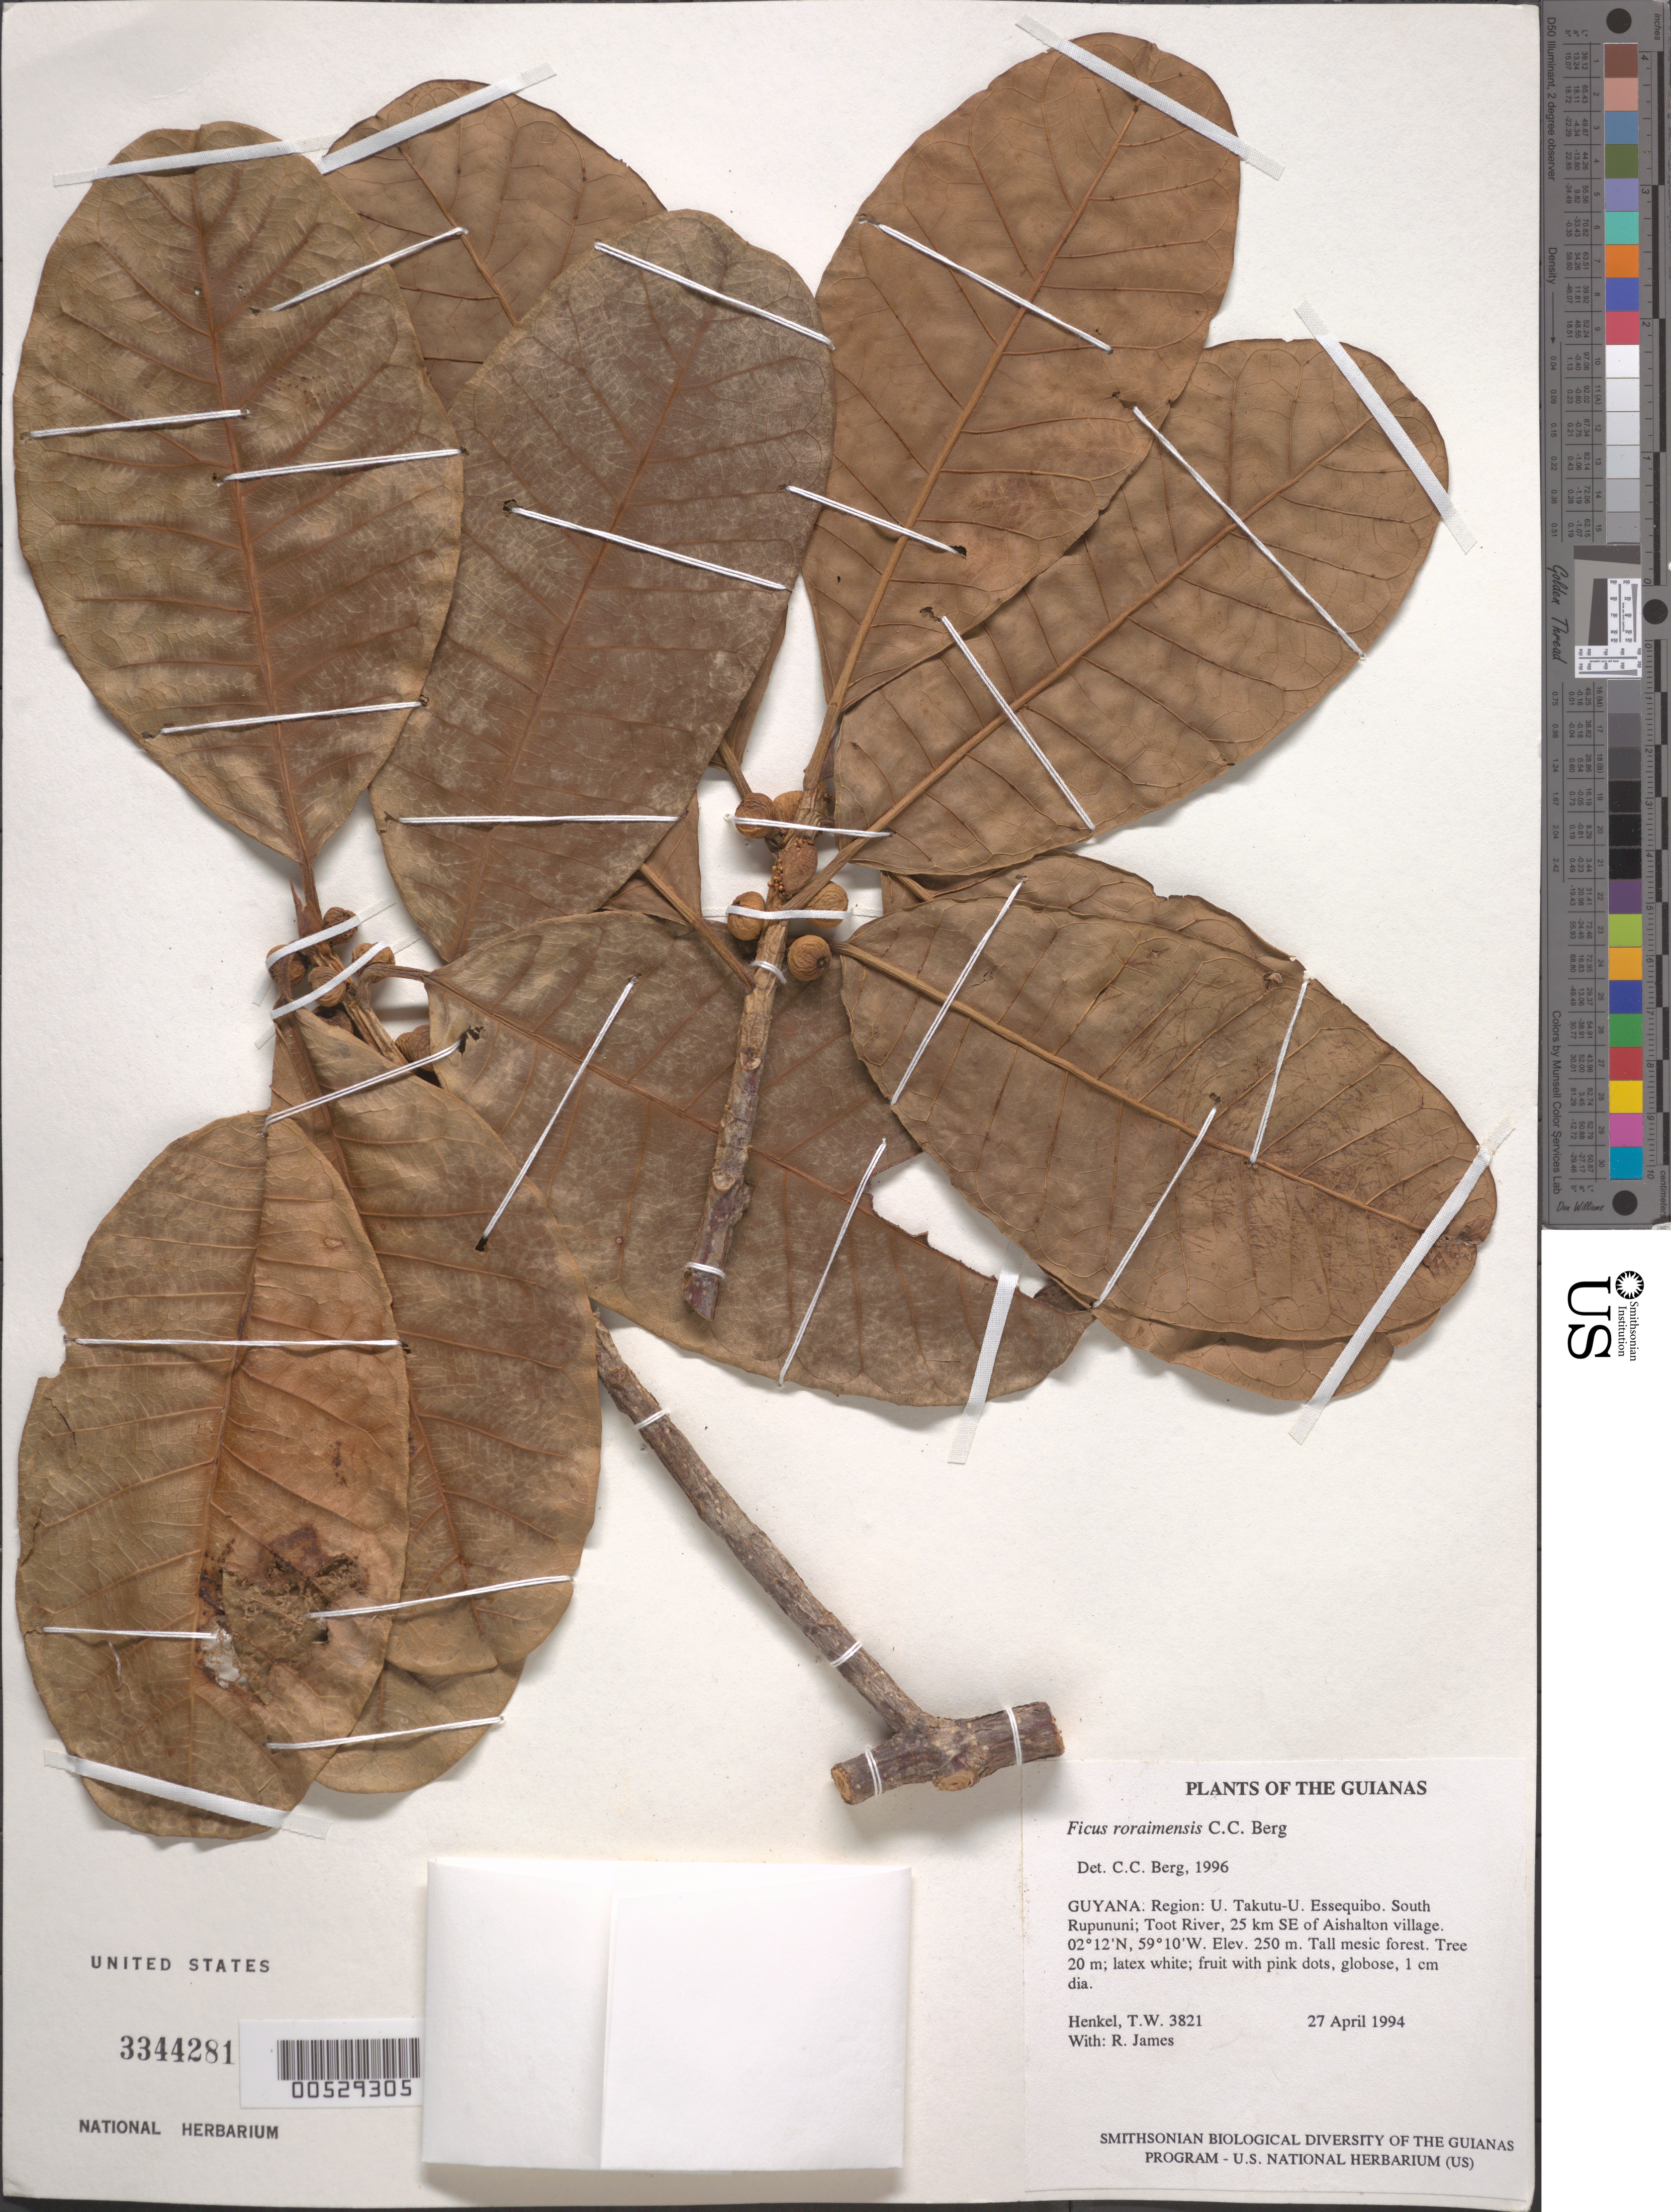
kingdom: Plantae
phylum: Tracheophyta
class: Magnoliopsida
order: Rosales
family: Moraceae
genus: Ficus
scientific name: Ficus roraimensis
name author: C.C. Berg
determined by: Berg, C. C.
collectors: T. Henkel & R. James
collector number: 3821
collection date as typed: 27 April 1994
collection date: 1994-04-27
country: Guyana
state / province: U. Takutu-U. Essequibo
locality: South Rupununi; Toot River, 25 km SE of Aishalton village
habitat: Tall mesic forest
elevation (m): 250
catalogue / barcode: US 3344281